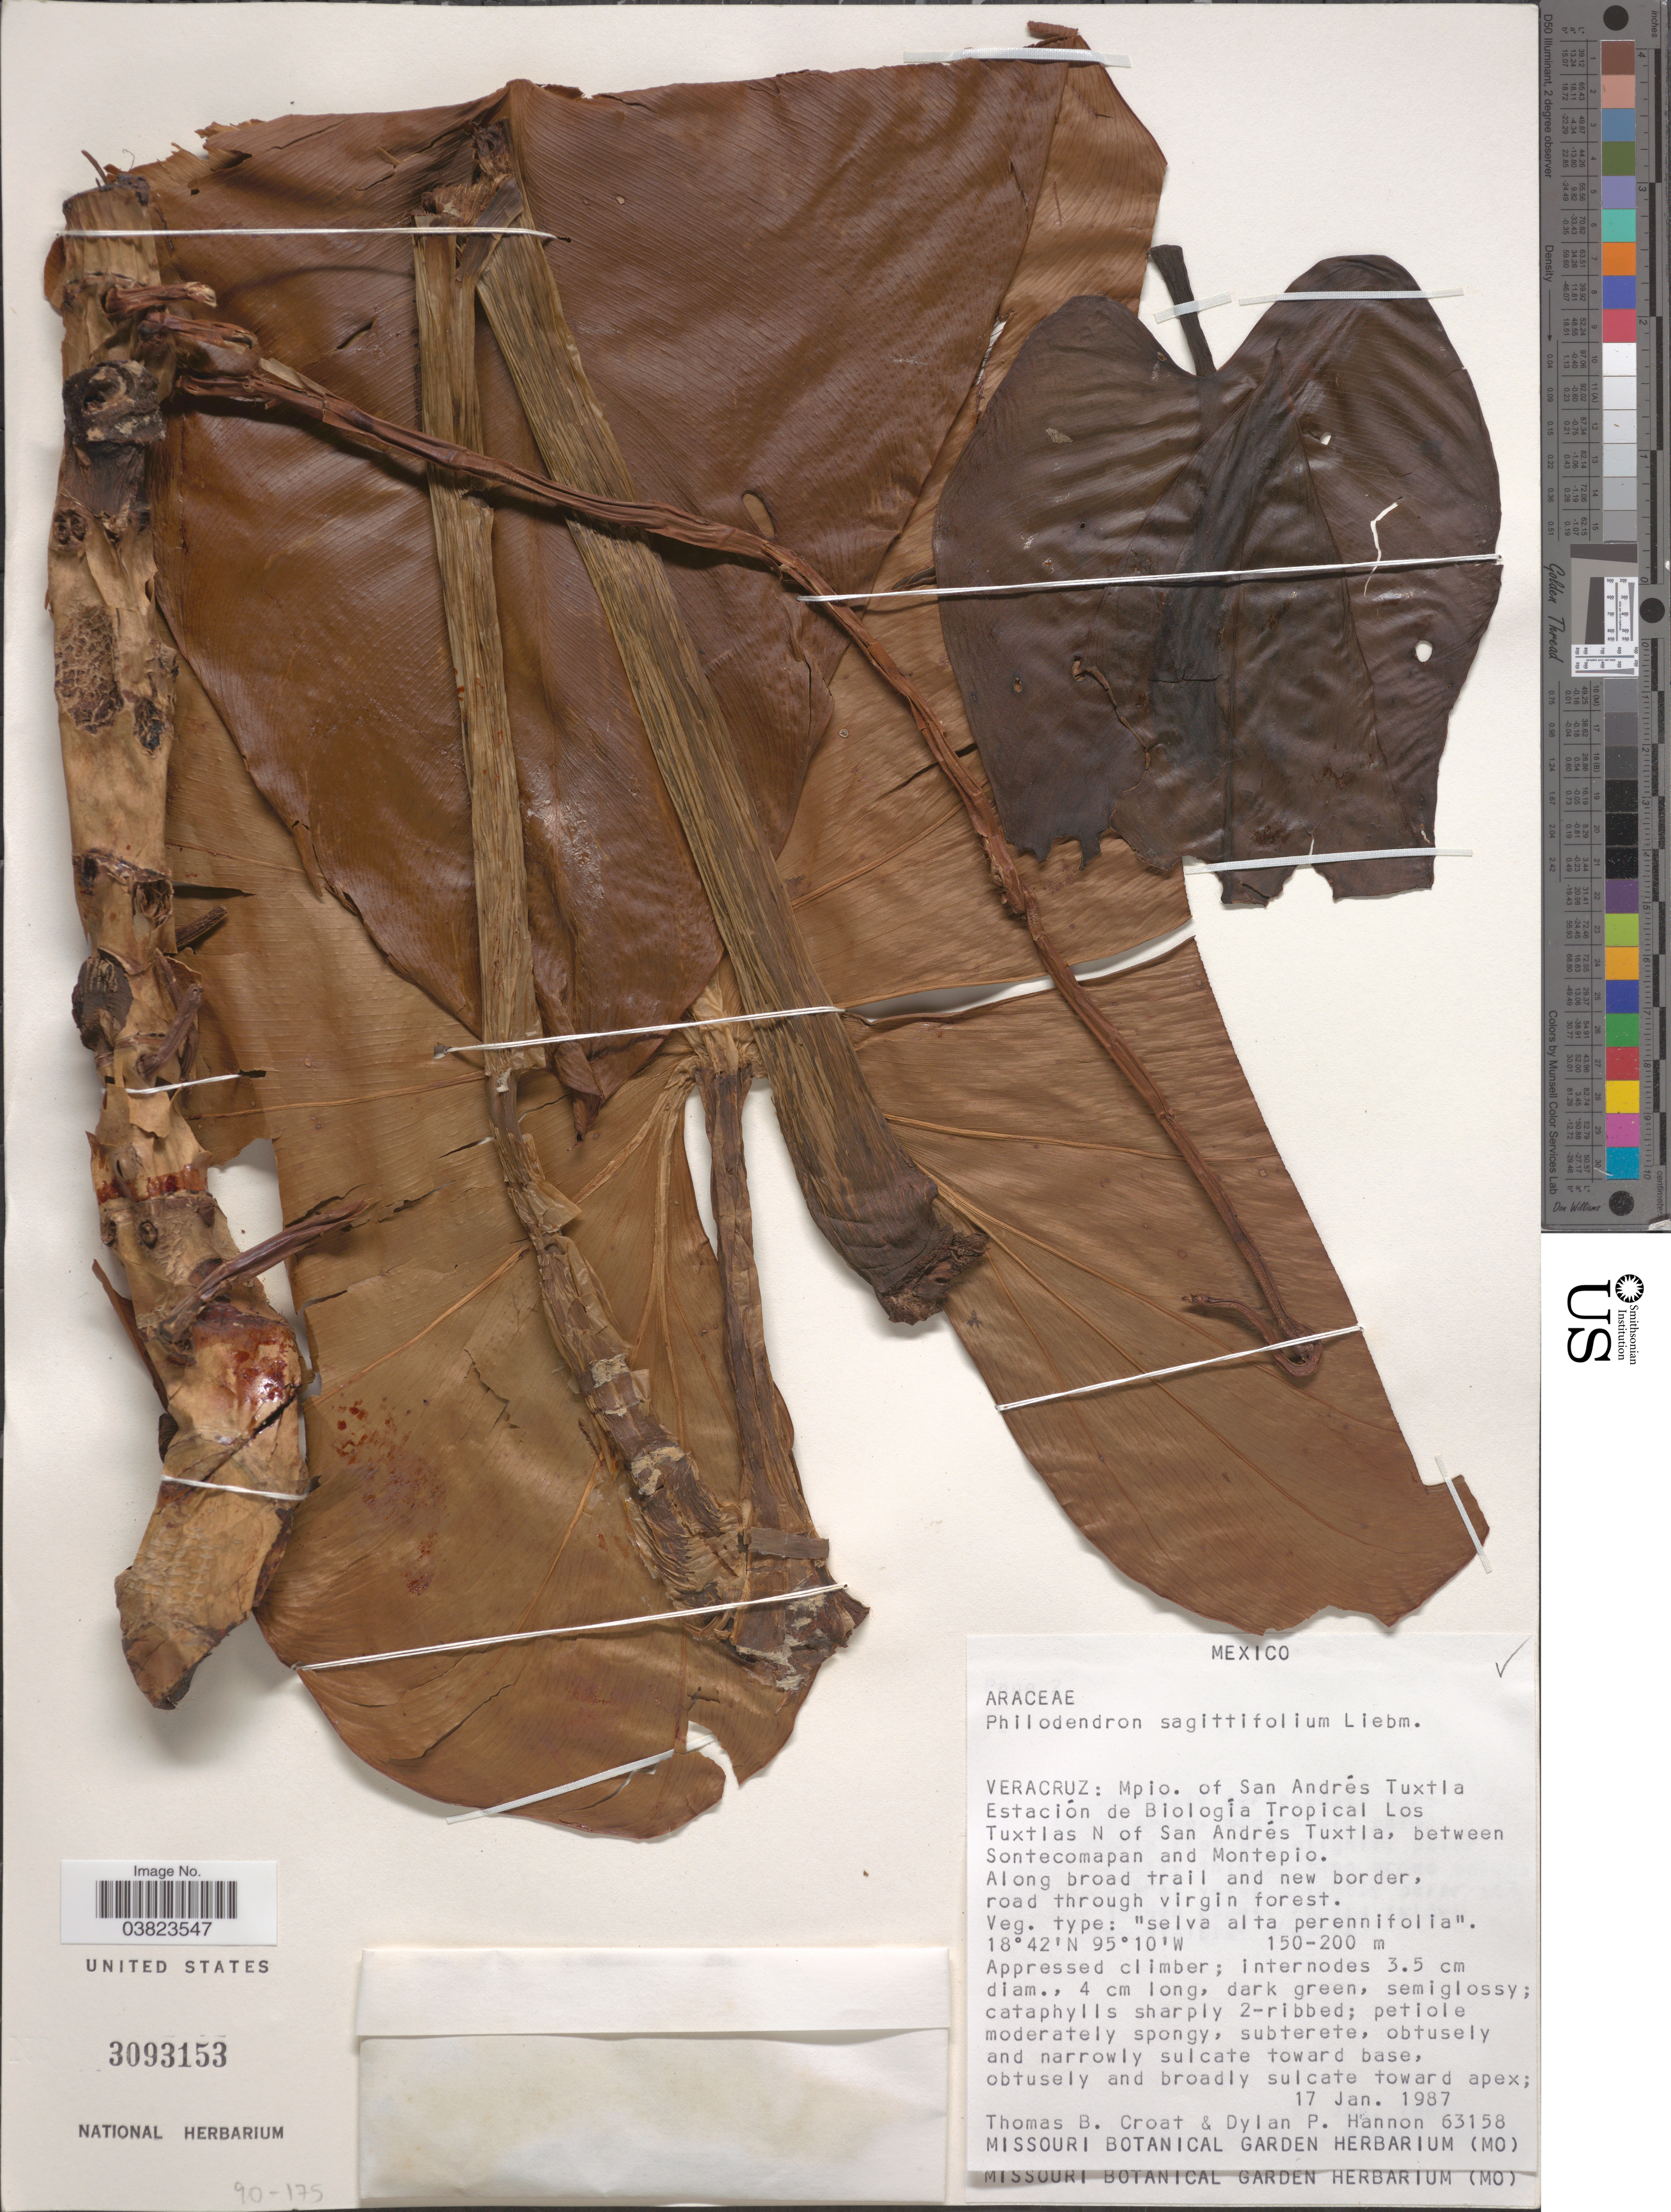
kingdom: Plantae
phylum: Tracheophyta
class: Liliopsida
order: Alismatales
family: Araceae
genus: Philodendron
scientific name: Philodendron sagittifolium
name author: Liebm.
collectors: T. B. Croat & D. Hannon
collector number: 63158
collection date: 1987-01-17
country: Mexico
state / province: Veracruz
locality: Veracruz: Mpio. of San Andrés Tuxtla Estación de Biología Tropical Los Tuxtlas N of San Andrés Tuxtla, between Sontecomapan and Montepio.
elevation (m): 150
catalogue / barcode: US 3093153